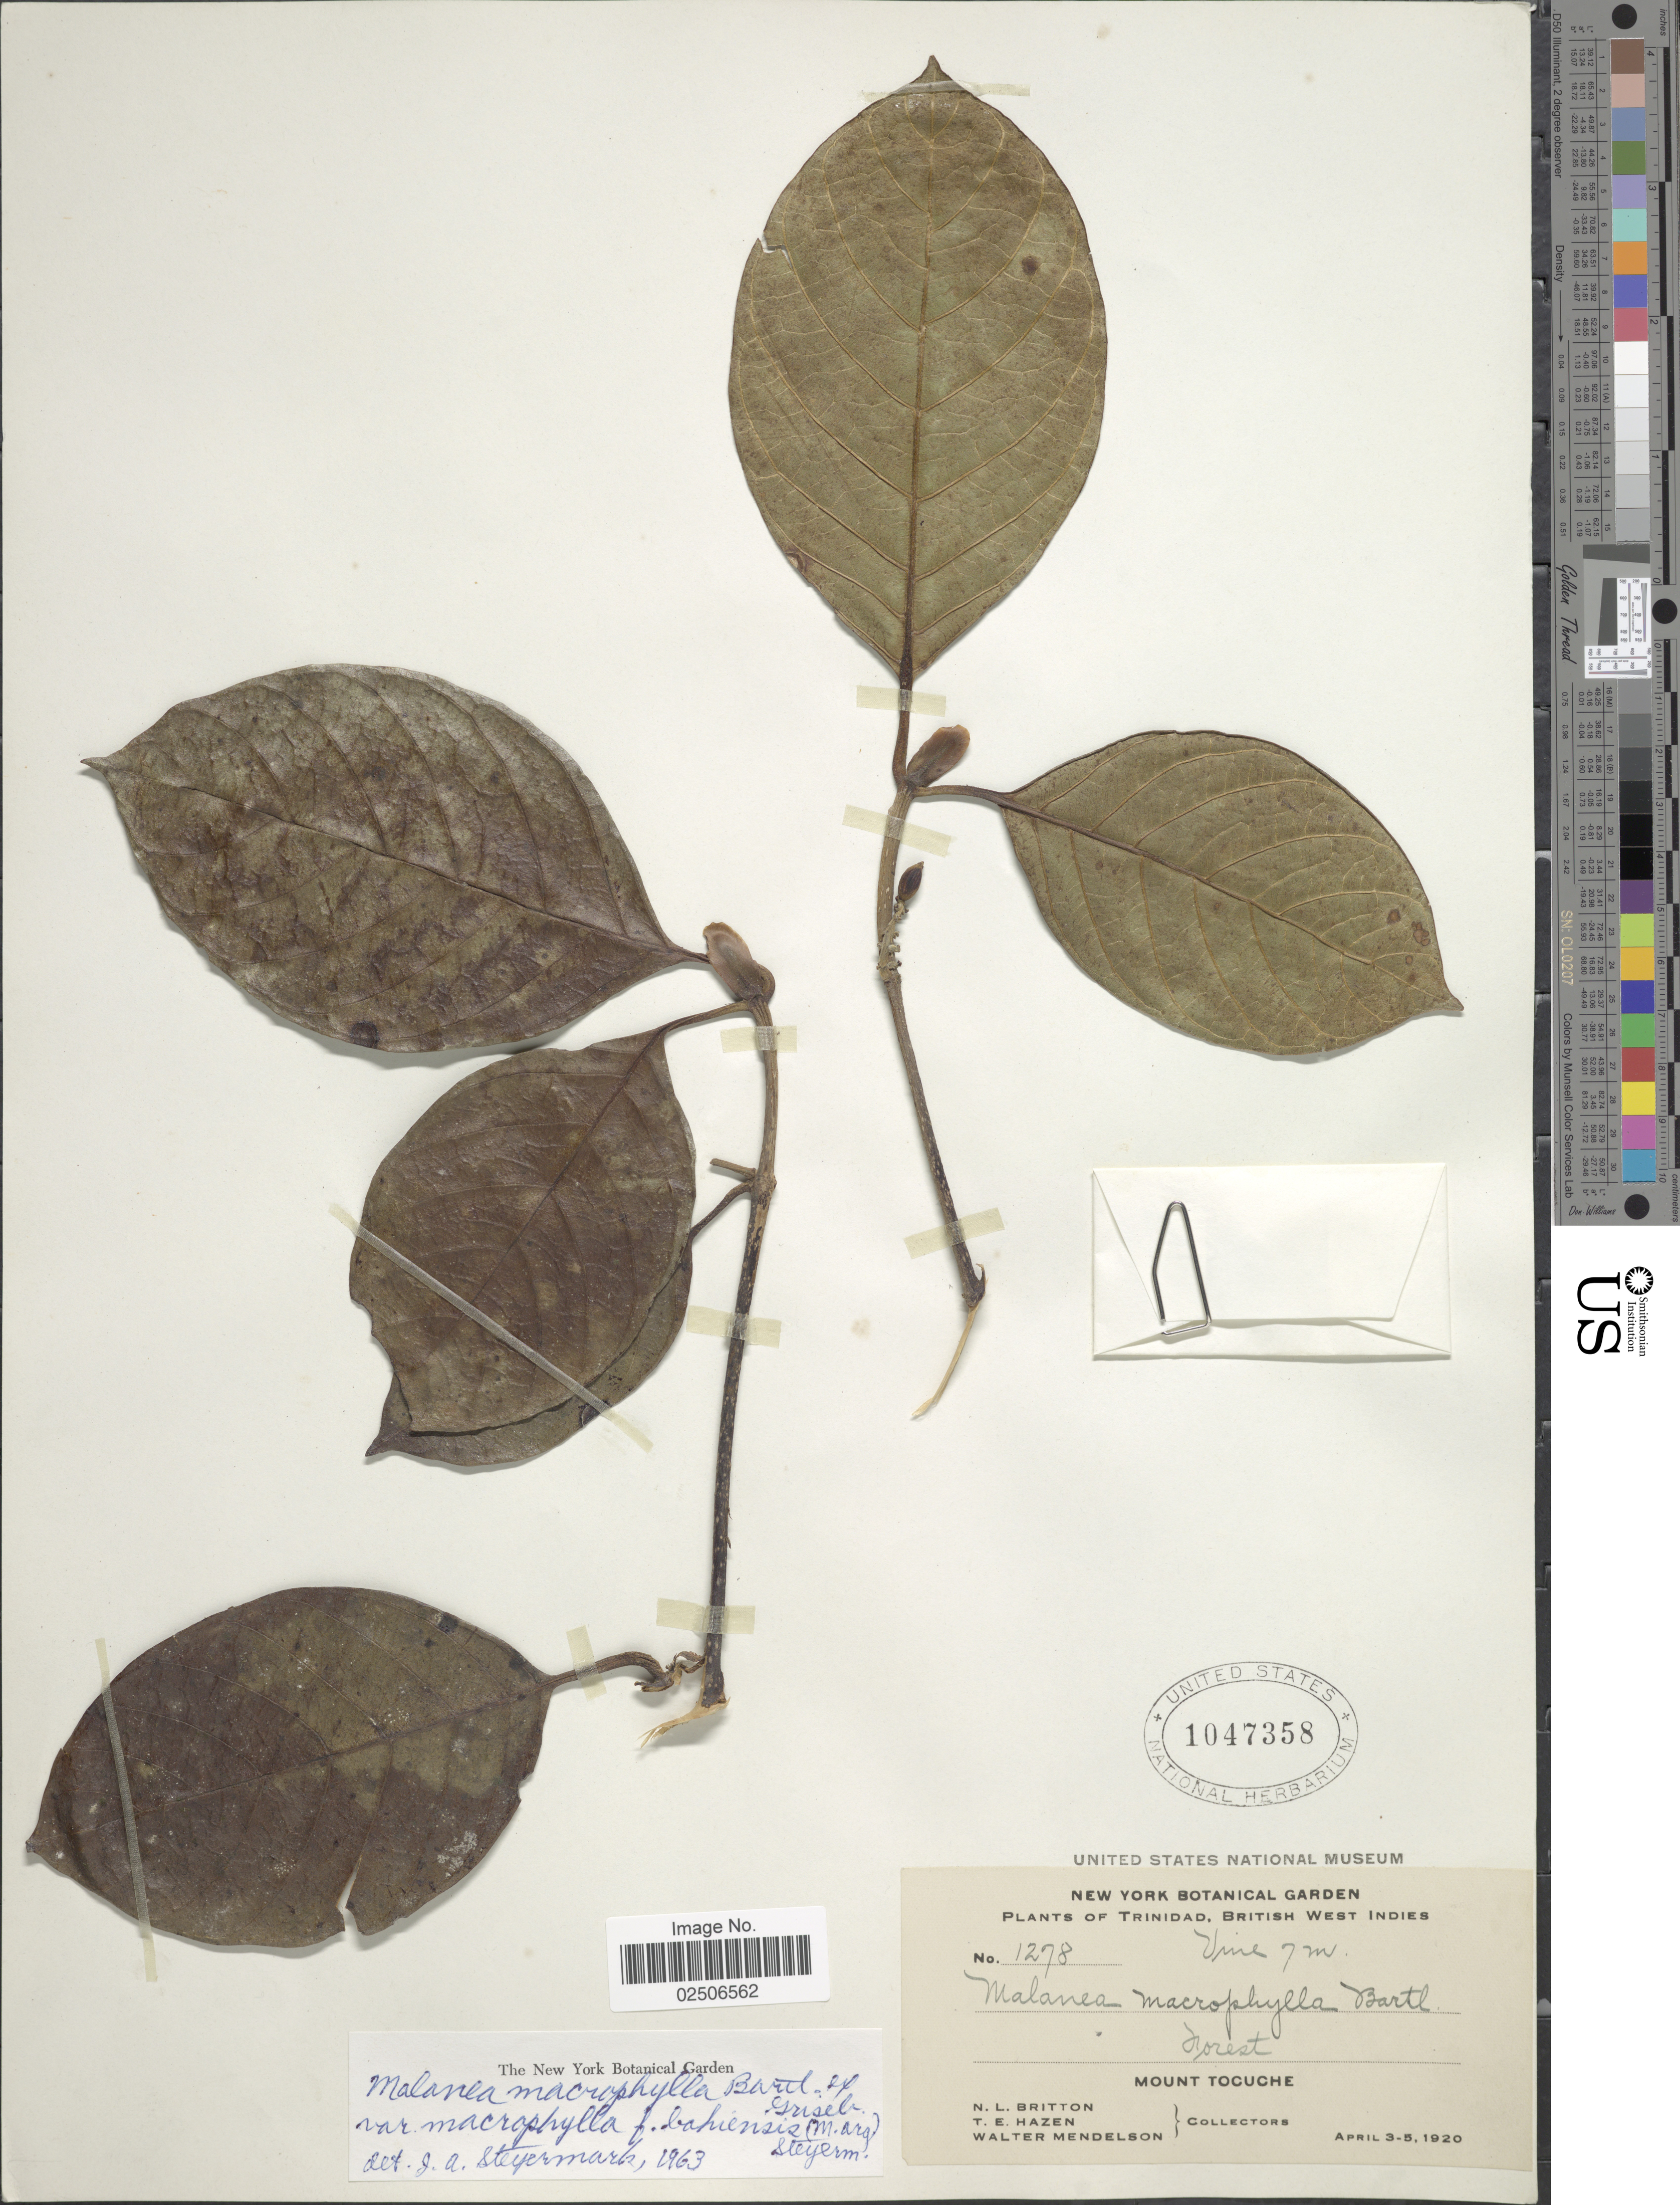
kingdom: Plantae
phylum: Tracheophyta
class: Magnoliopsida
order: Gentianales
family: Rubiaceae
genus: Malanea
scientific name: Malanea macrophylla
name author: Bartl. ex Griseb.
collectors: N. Britton, T. E. Hazen & W. Mendelson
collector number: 1278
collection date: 1920-04-03/1920-04-05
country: Trinidad and Tobago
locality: Trinidad, British West Indeis, Mount Tocuche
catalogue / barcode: US 1047358